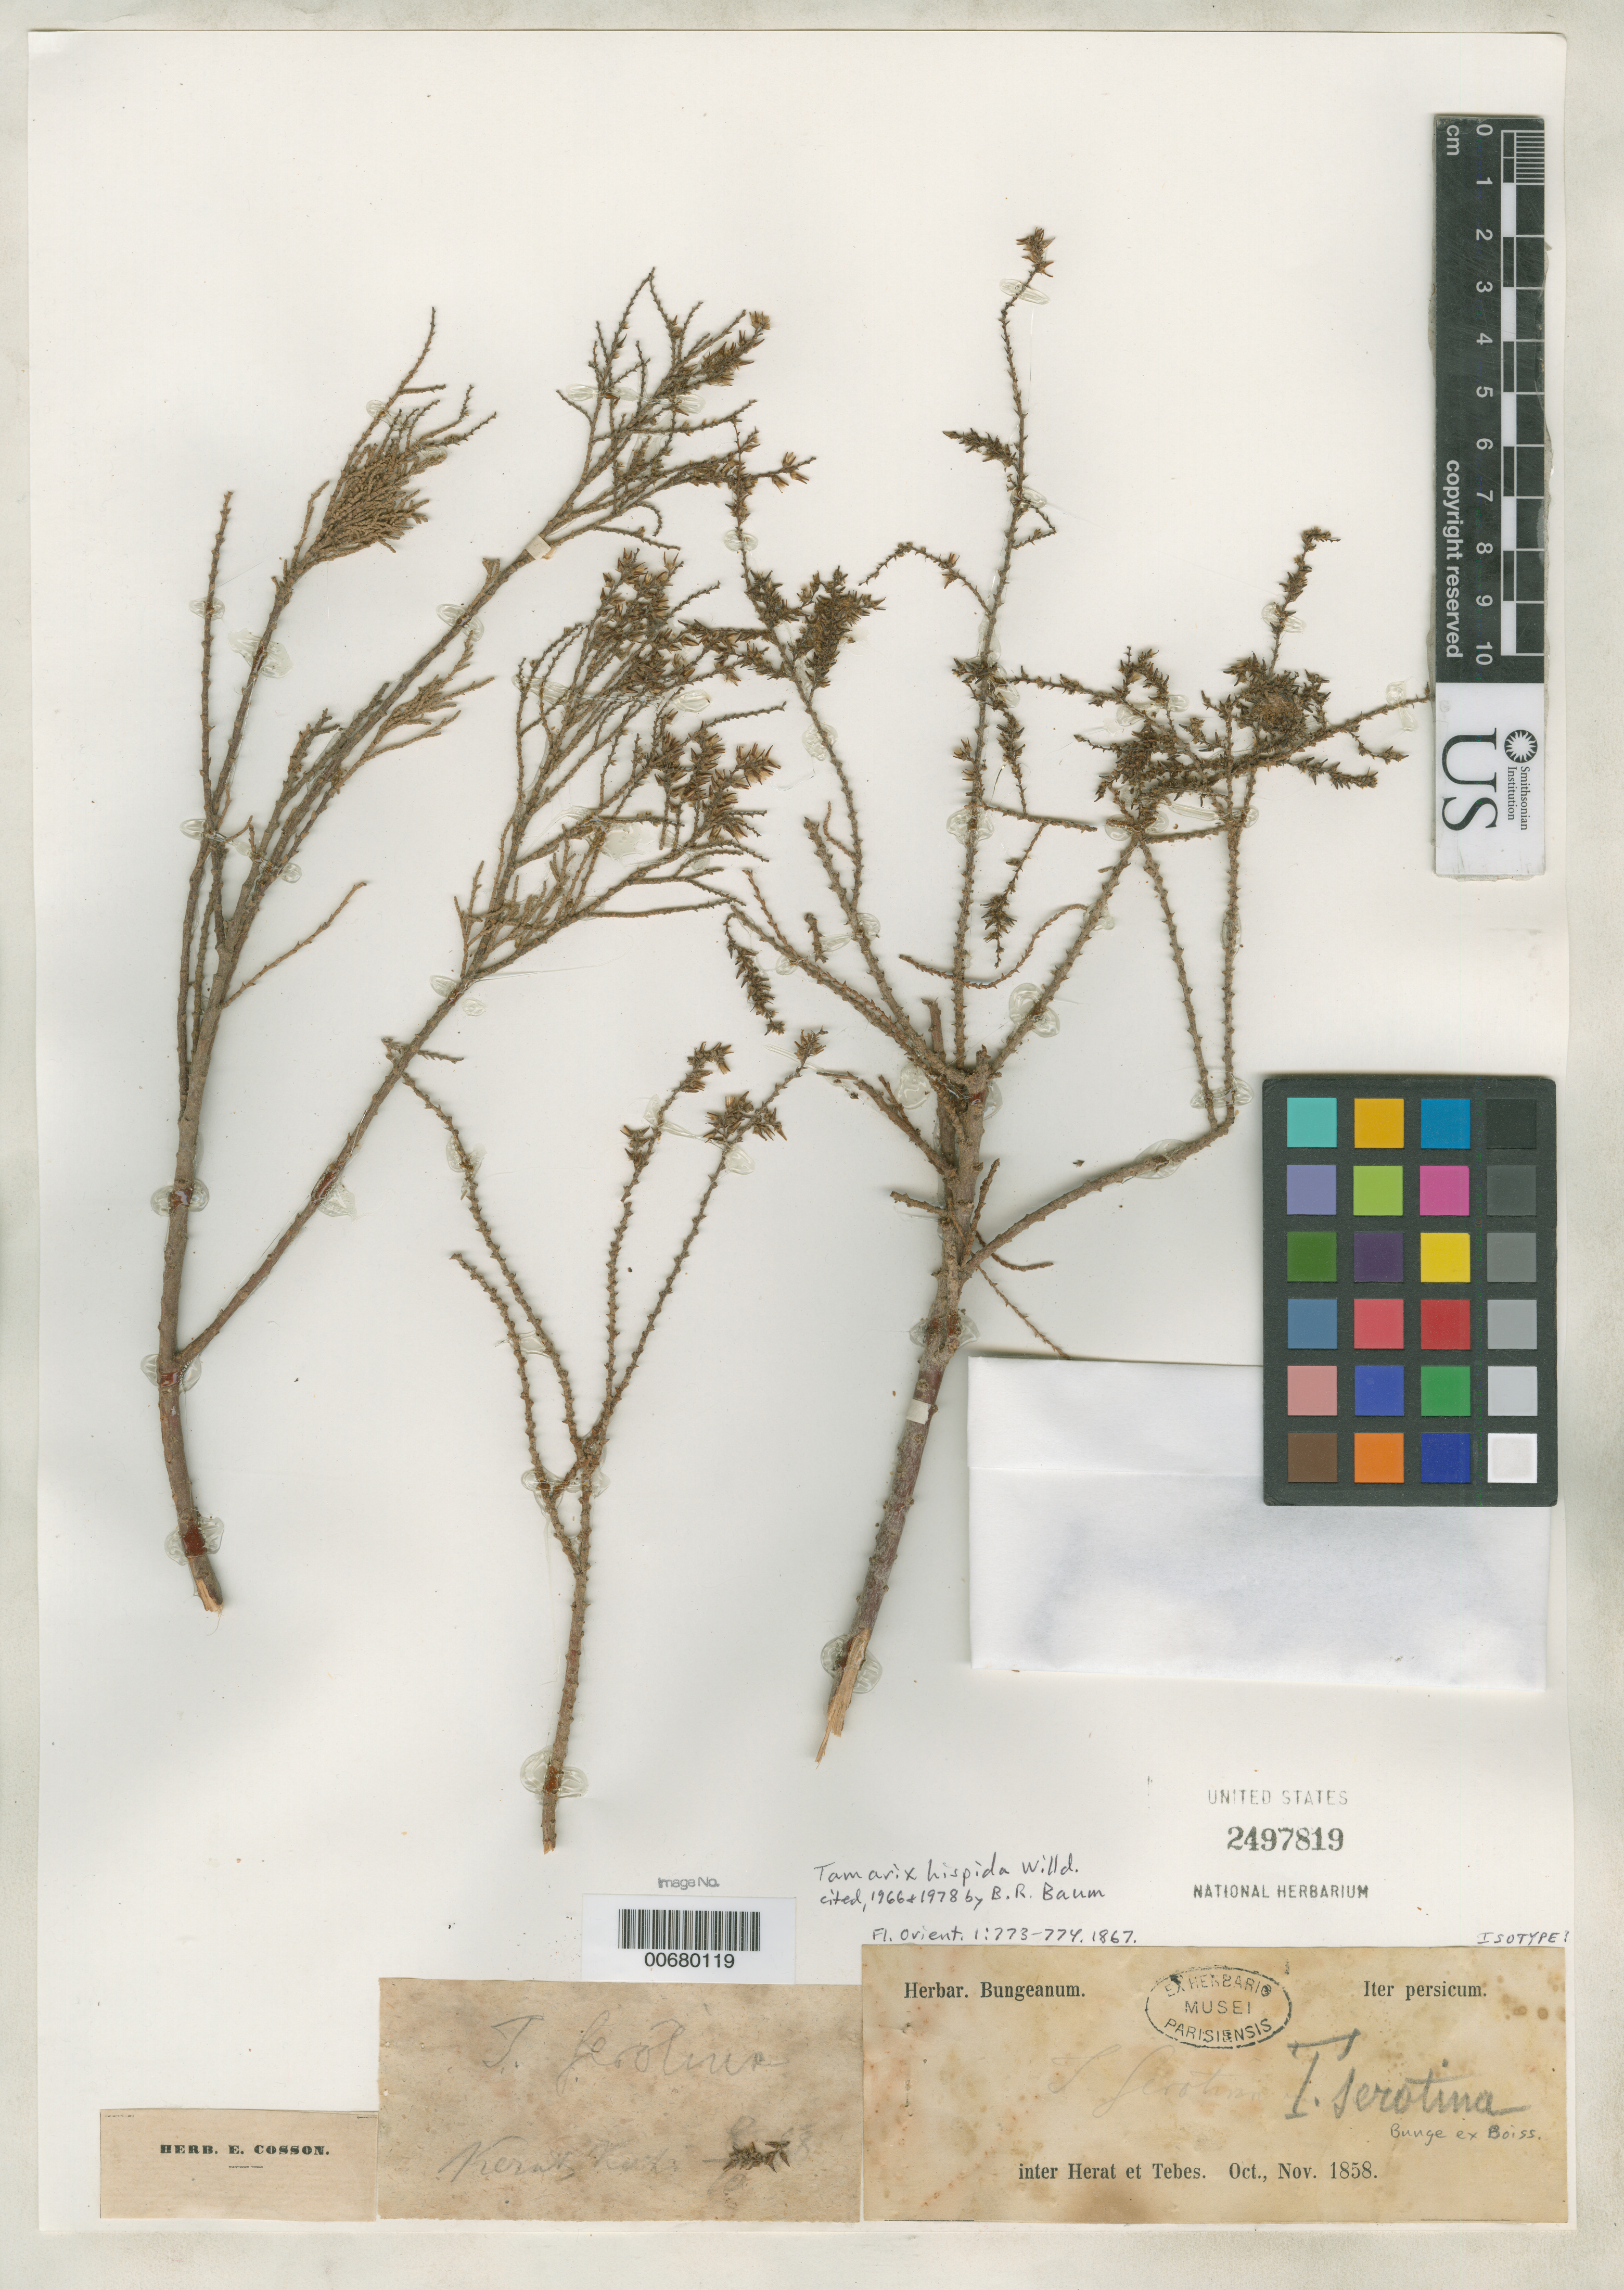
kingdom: Plantae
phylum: Tracheophyta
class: Magnoliopsida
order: Caryophyllales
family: Tamaricaceae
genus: Tamarix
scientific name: Tamarix serotina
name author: Bunge ex Boiss.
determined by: Baum, B. R.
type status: Possible Isotype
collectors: A. Bunge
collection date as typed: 08 Oct 1858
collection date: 1858-10-08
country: Iran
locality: Inter Heart et Tebes.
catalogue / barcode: US 2497819